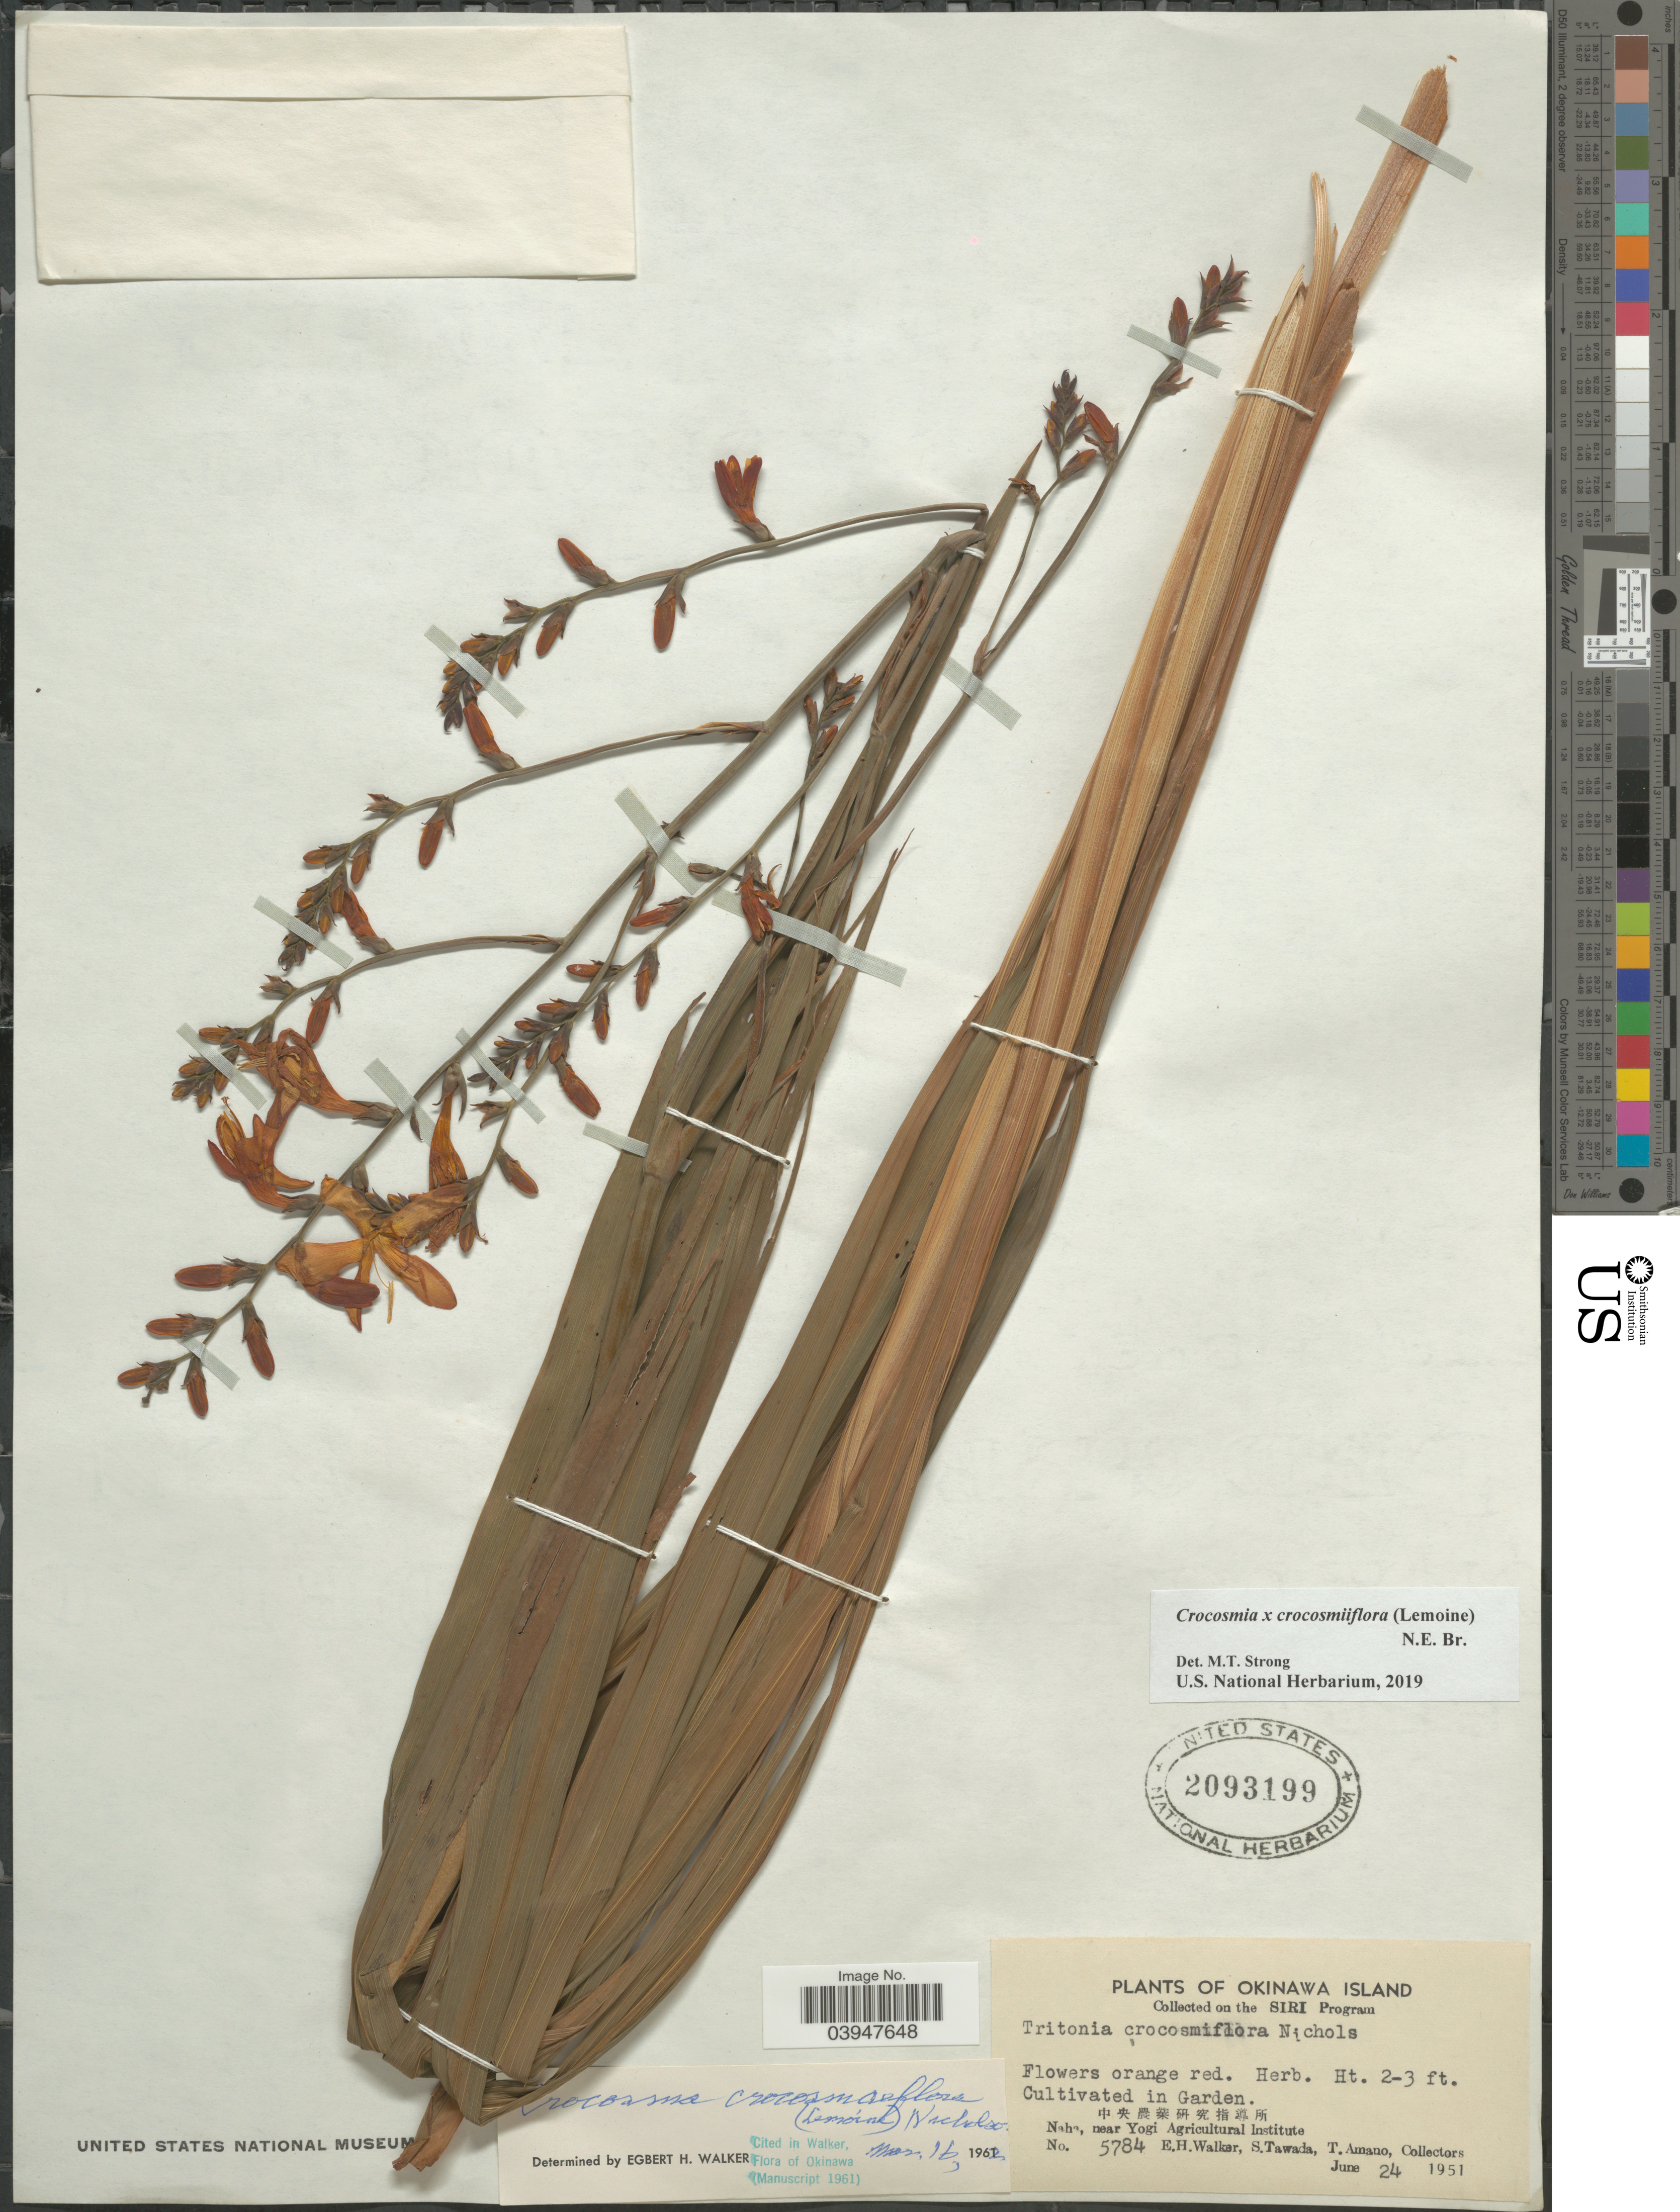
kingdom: Plantae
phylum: Tracheophyta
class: Liliopsida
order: Asparagales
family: Iridaceae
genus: Crocosmia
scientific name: Crocosmia x crocosmiiflora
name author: (Lemoine) N.E. Br.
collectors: E. H. Walker, S. Tawada & T. Amano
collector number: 5784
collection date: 1951-06-24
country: Japan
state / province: Okinawa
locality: Okinawa Island. In Garden. Naha, near Yogi Agricultural Institute.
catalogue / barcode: US 2093199